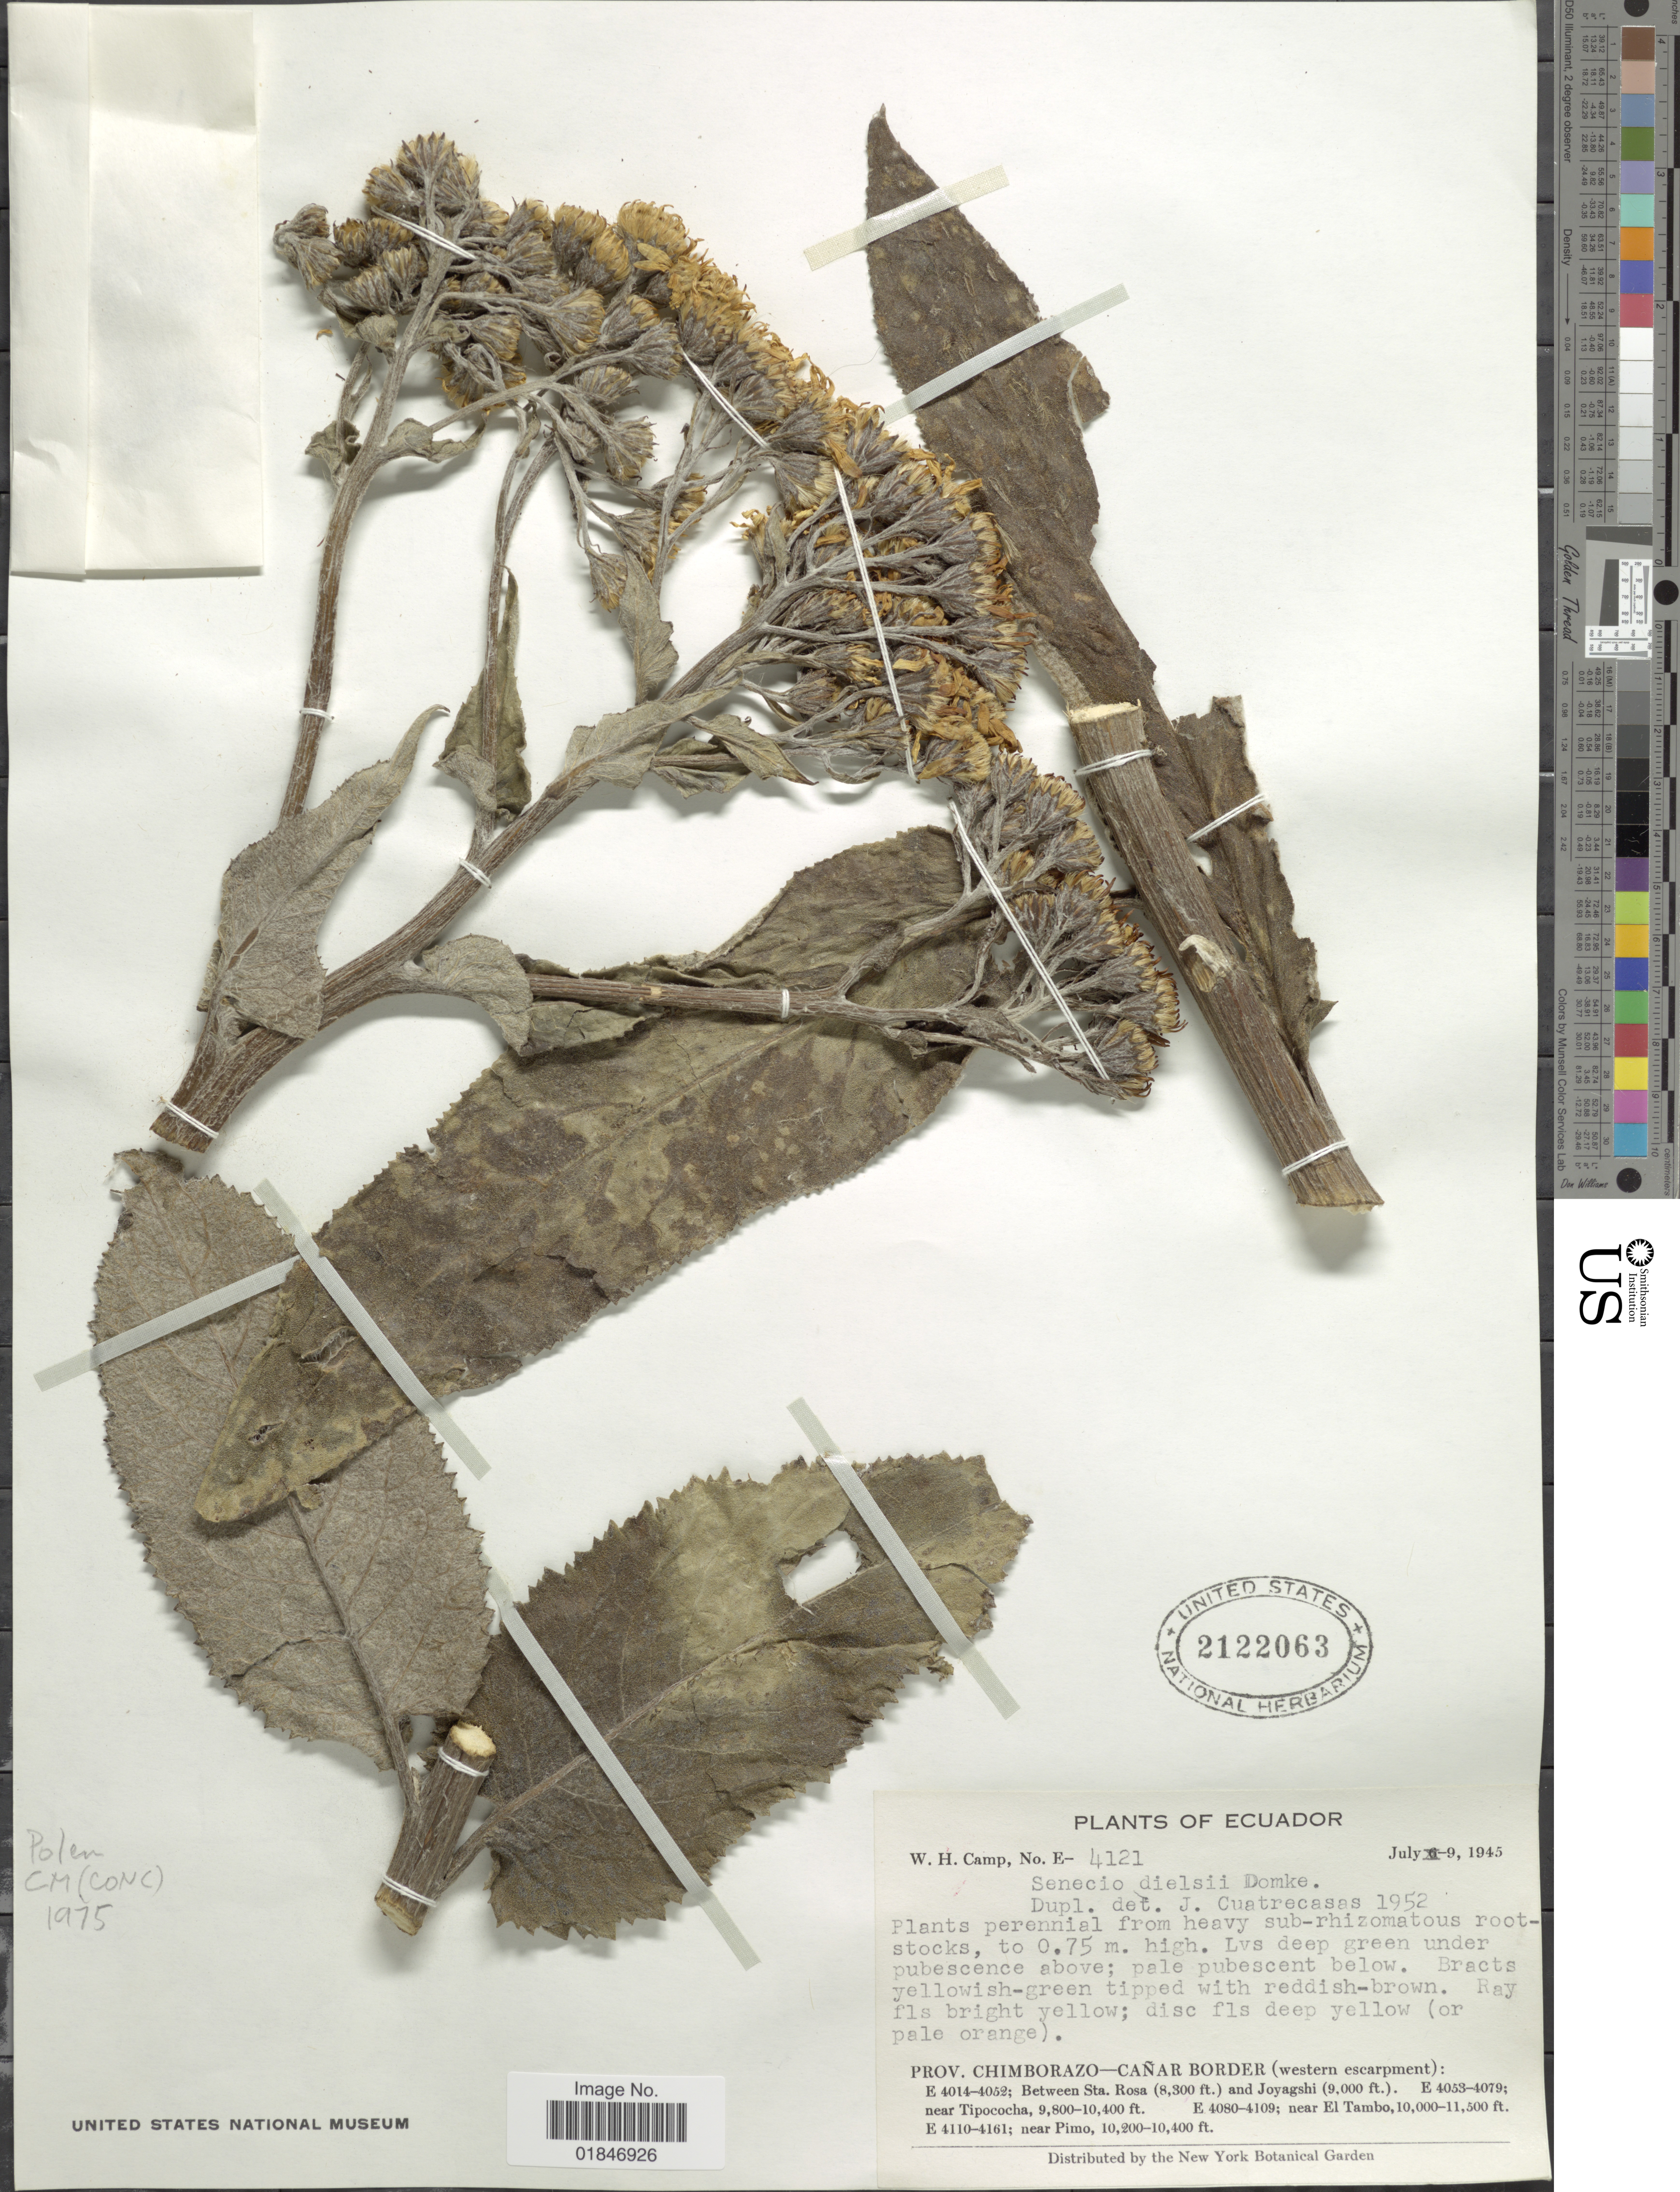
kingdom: Plantae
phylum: Tracheophyta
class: Magnoliopsida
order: Asterales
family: Asteraceae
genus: Dendrophorbium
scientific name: Dendrophorbium dielsii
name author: C. Jeffrey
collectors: W. H. Camp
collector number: E-4121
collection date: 1945-07-09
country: Ecuador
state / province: Cañar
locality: Prov. Chimborazo - Canar Border (western escarpment),E 4014-4052, between Sta, Rosa and Joyagshi near Tipococha.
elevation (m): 2530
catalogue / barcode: US 2122063